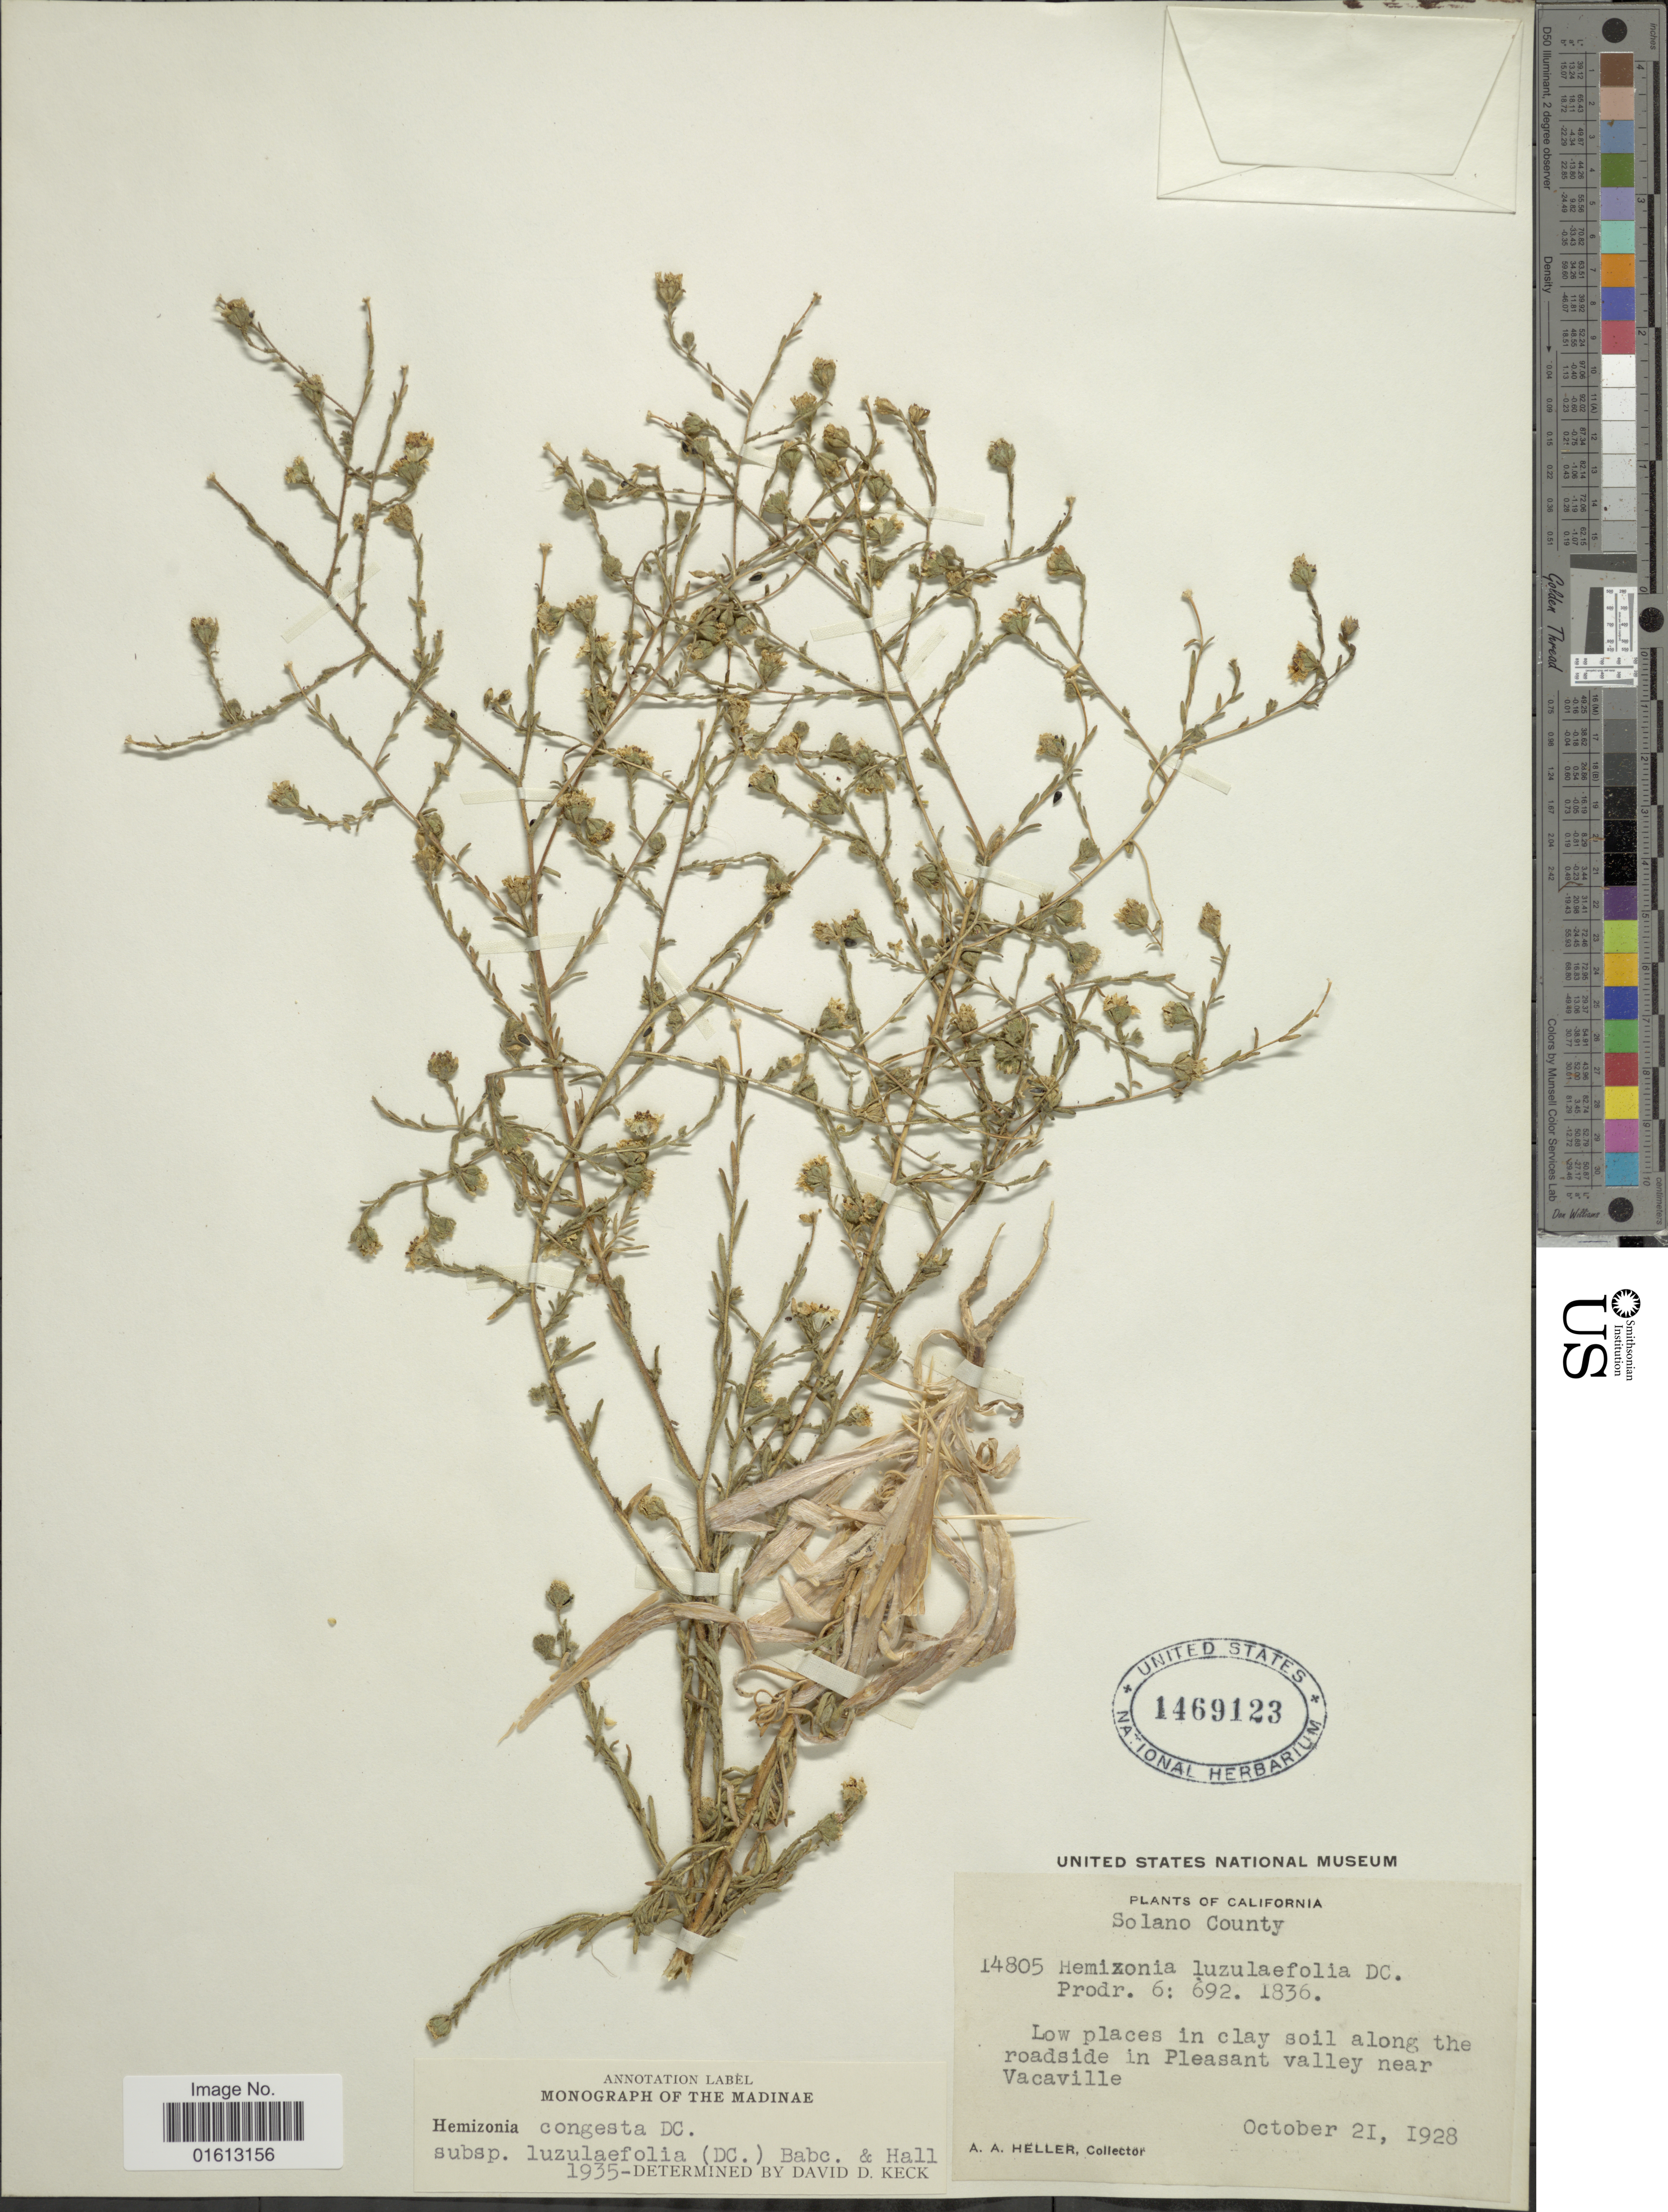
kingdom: Plantae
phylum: Tracheophyta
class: Magnoliopsida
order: Asterales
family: Asteraceae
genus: Hemizonia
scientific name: Hemizonia congesta subsp. luzulaefolia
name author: (DC.) Babc. & H.M. Hall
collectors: A. A. Heller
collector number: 14805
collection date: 1928-10-21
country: United States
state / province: California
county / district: Solano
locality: Solano County, Low places in clay soil along the roadside in Pleasant valley near Vacaville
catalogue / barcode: US 1469123